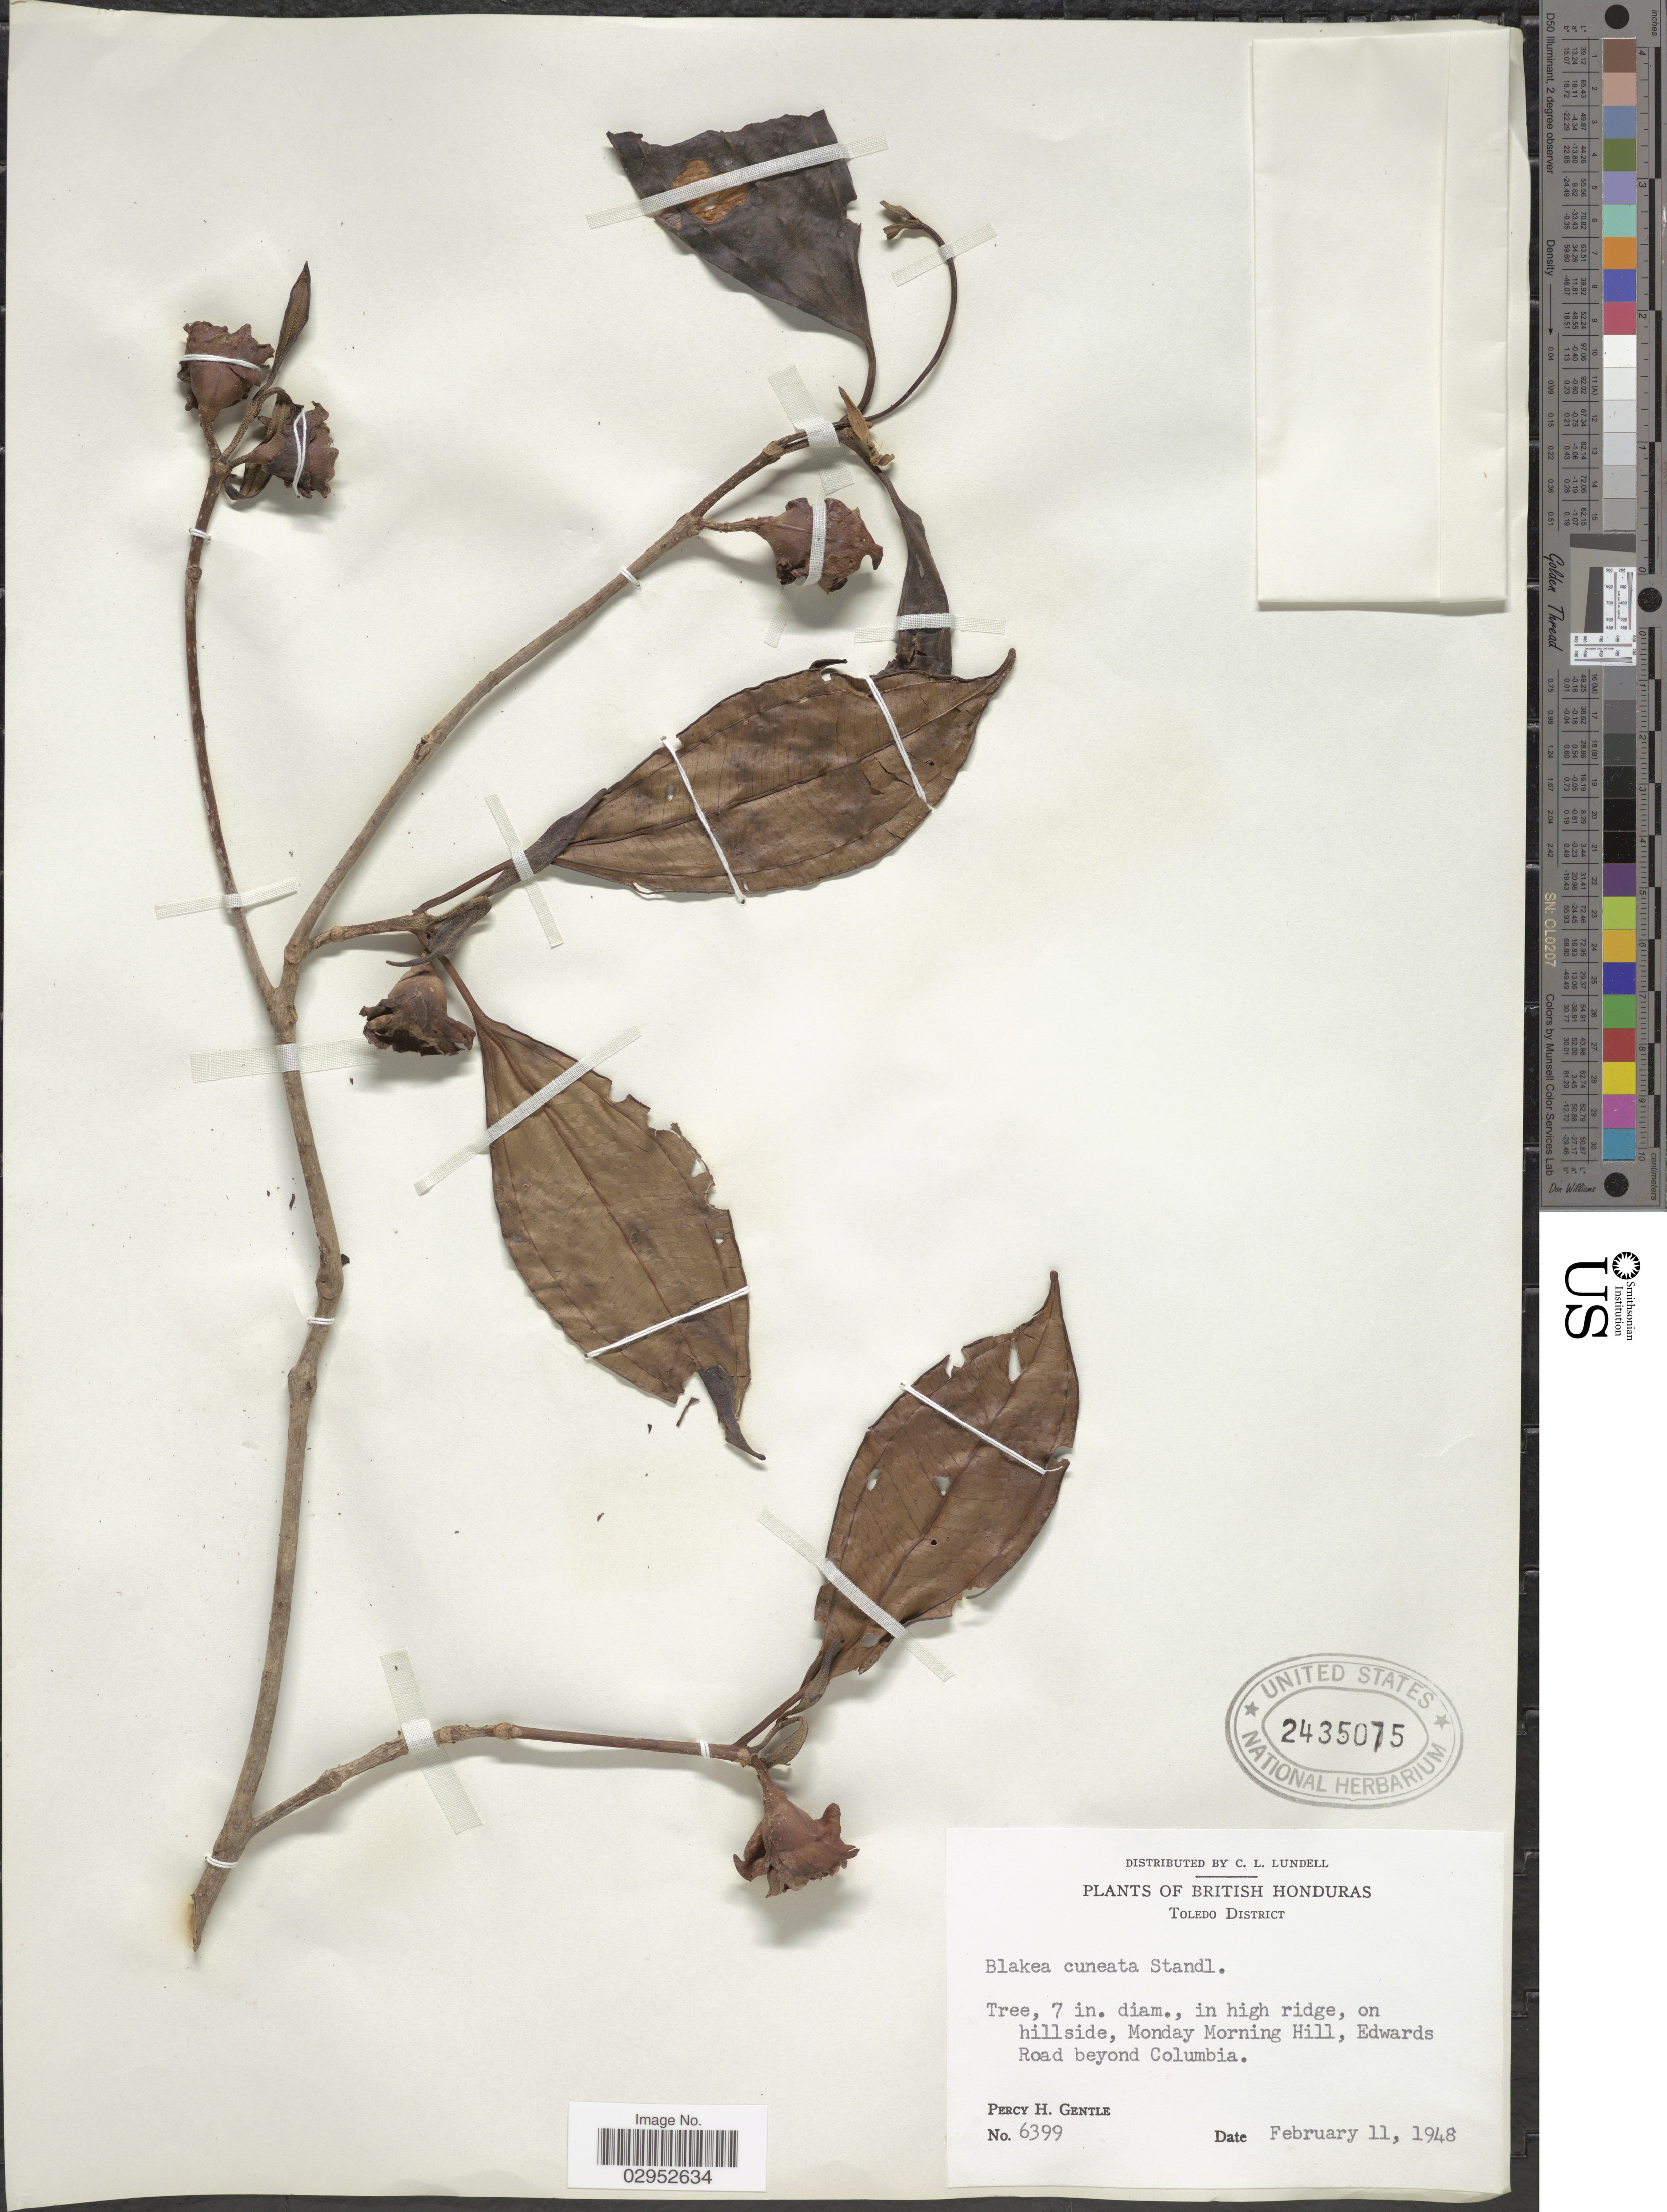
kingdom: Plantae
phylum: Tracheophyta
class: Magnoliopsida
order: Myrtales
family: Melastomataceae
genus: Blakea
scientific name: Blakea cuneata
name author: Standl.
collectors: P. H. Gentle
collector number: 6399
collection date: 1948-02-11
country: Belize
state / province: Toledo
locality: British Honduras, Toledo District, on hillside, Monday Morning Hill, Edwards Road beyond Columbia.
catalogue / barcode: US 2435075